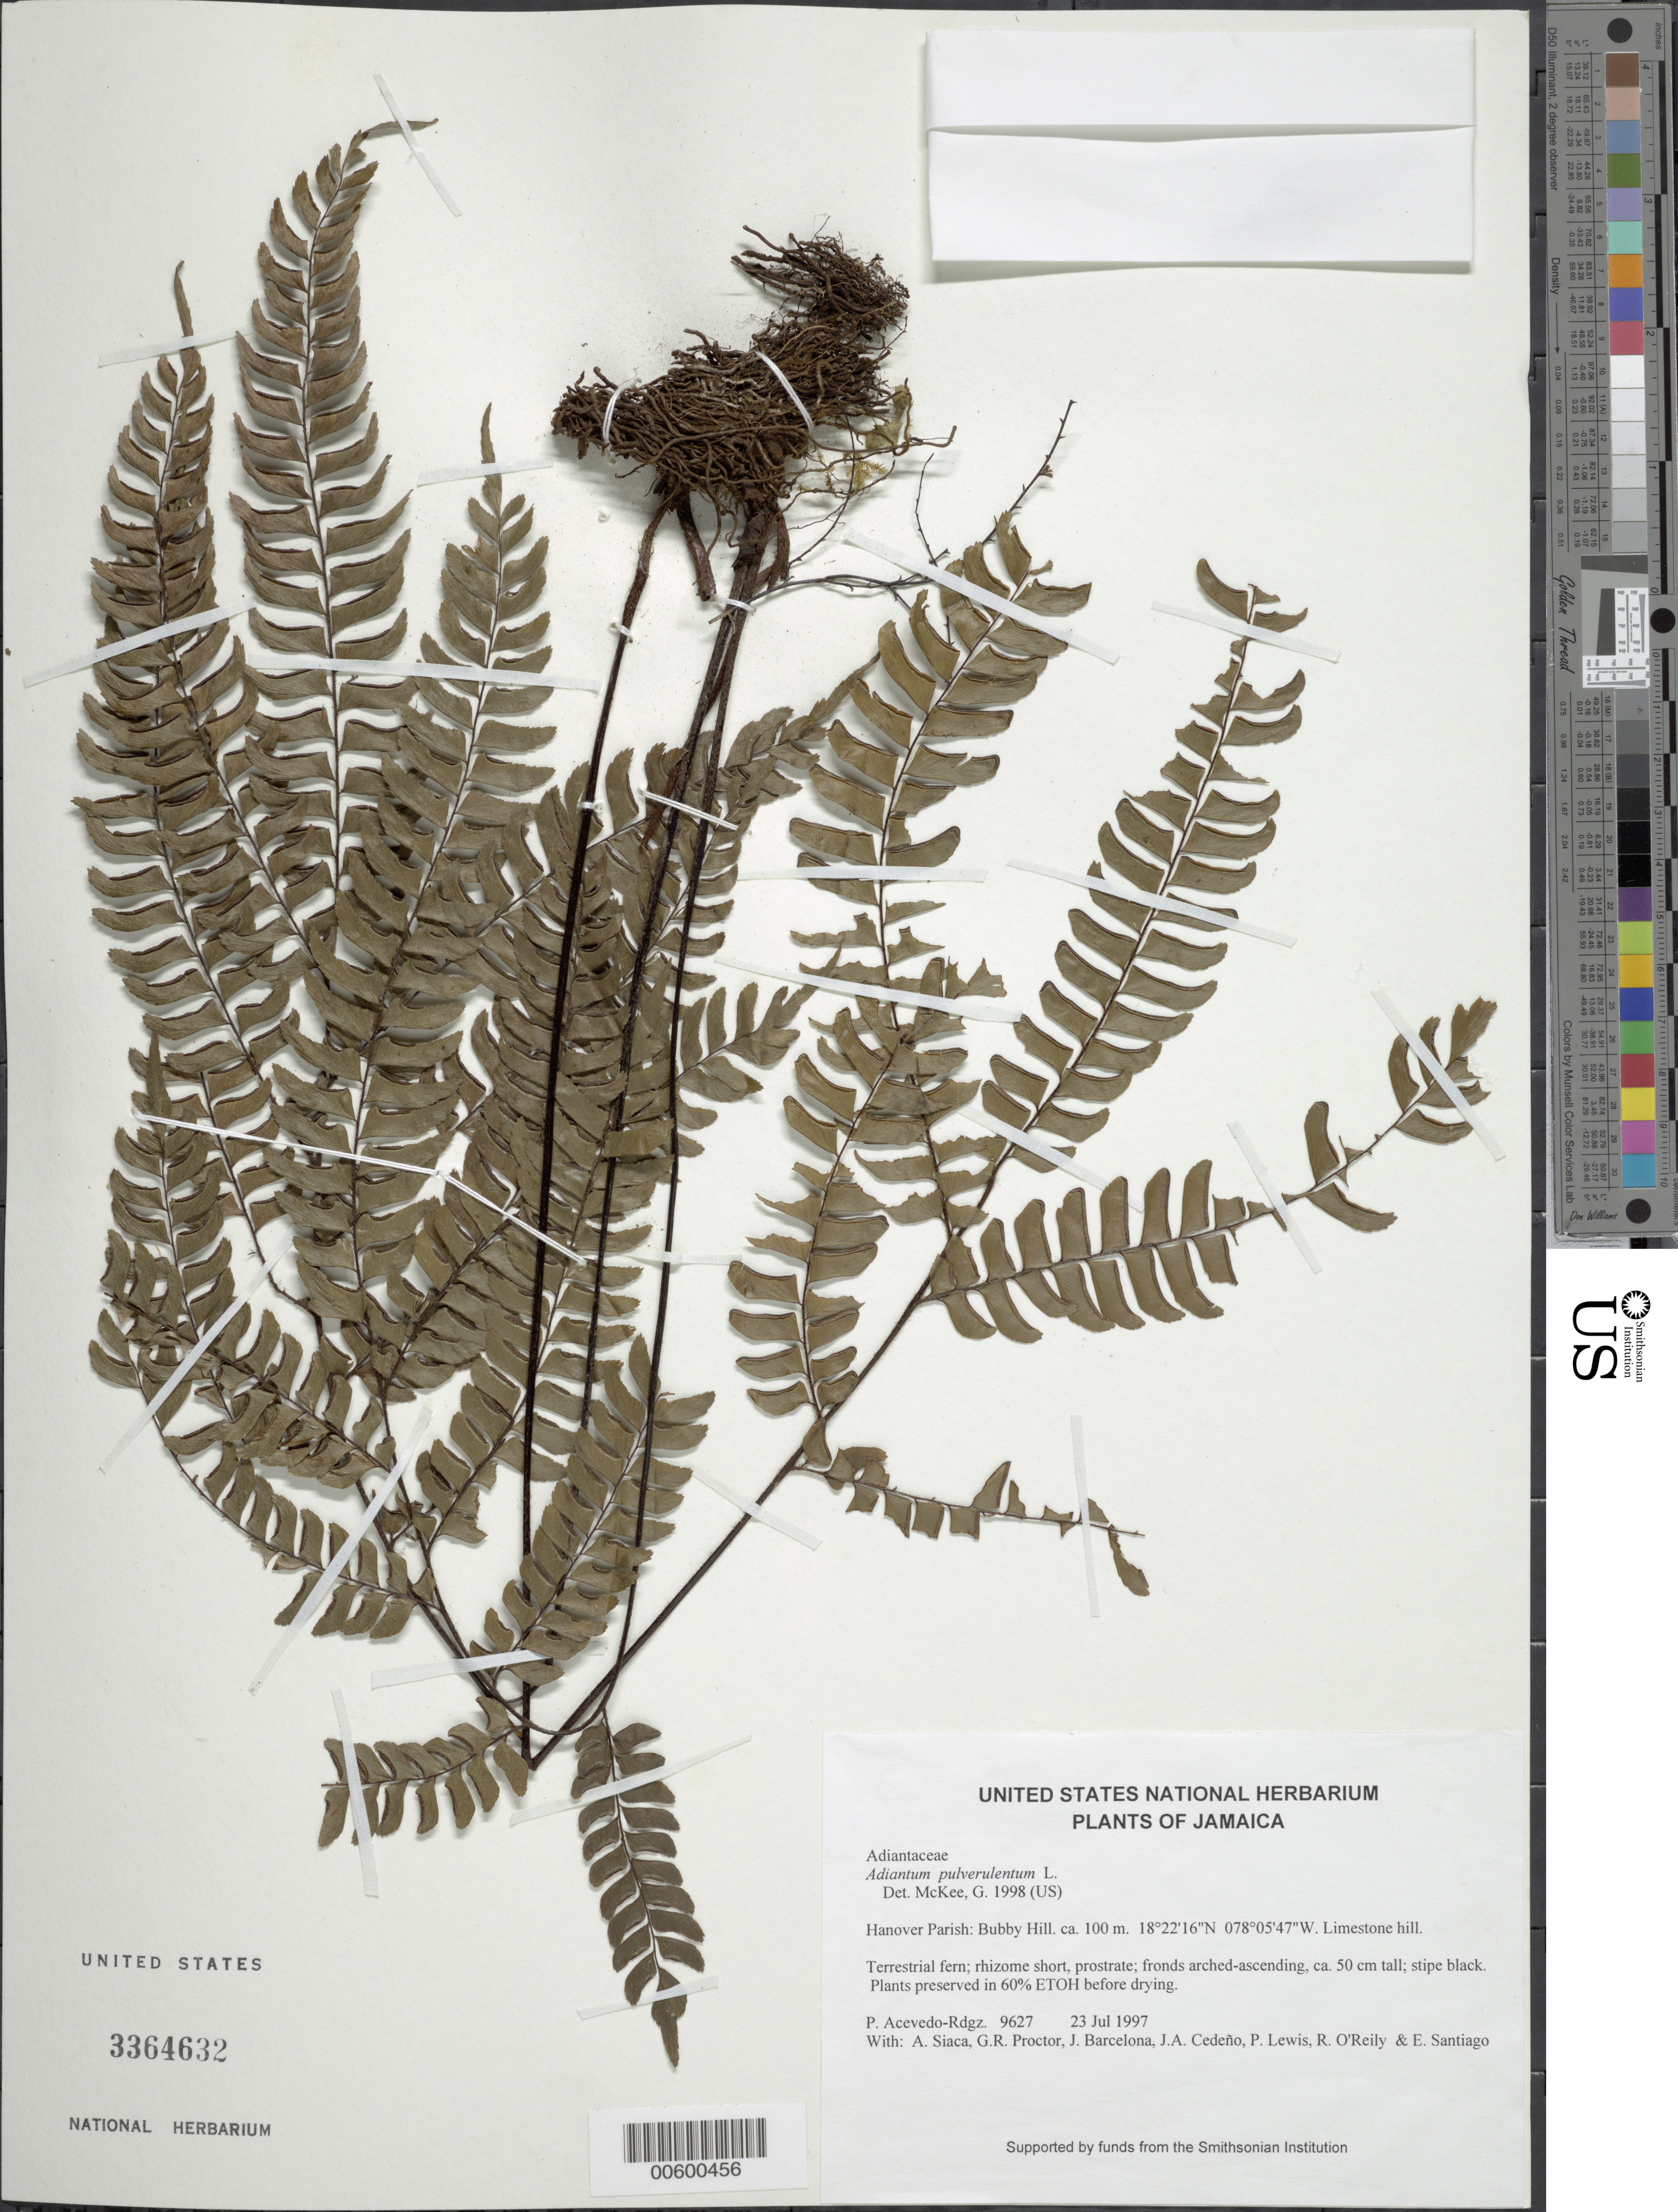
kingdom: Plantae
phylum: Tracheophyta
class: Polypodiopsida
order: Polypodiales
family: Pteridaceae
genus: Adiantum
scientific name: Adiantum pulverulentum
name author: L.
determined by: McKee, G. S., (US), NMNH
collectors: P. Acevedo-Rodr., A. Siaca, G. R. Proctor, J. Barcelona, J. A. Cedeño M., P. Lewis & R. O'Reilly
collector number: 9627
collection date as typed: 23 Jul 1997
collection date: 1997-07-23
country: Jamaica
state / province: Hanover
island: Jamaica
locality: Hanover Parish: Bubby Hill.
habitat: Limestone hill.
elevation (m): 100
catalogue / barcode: US 3364632